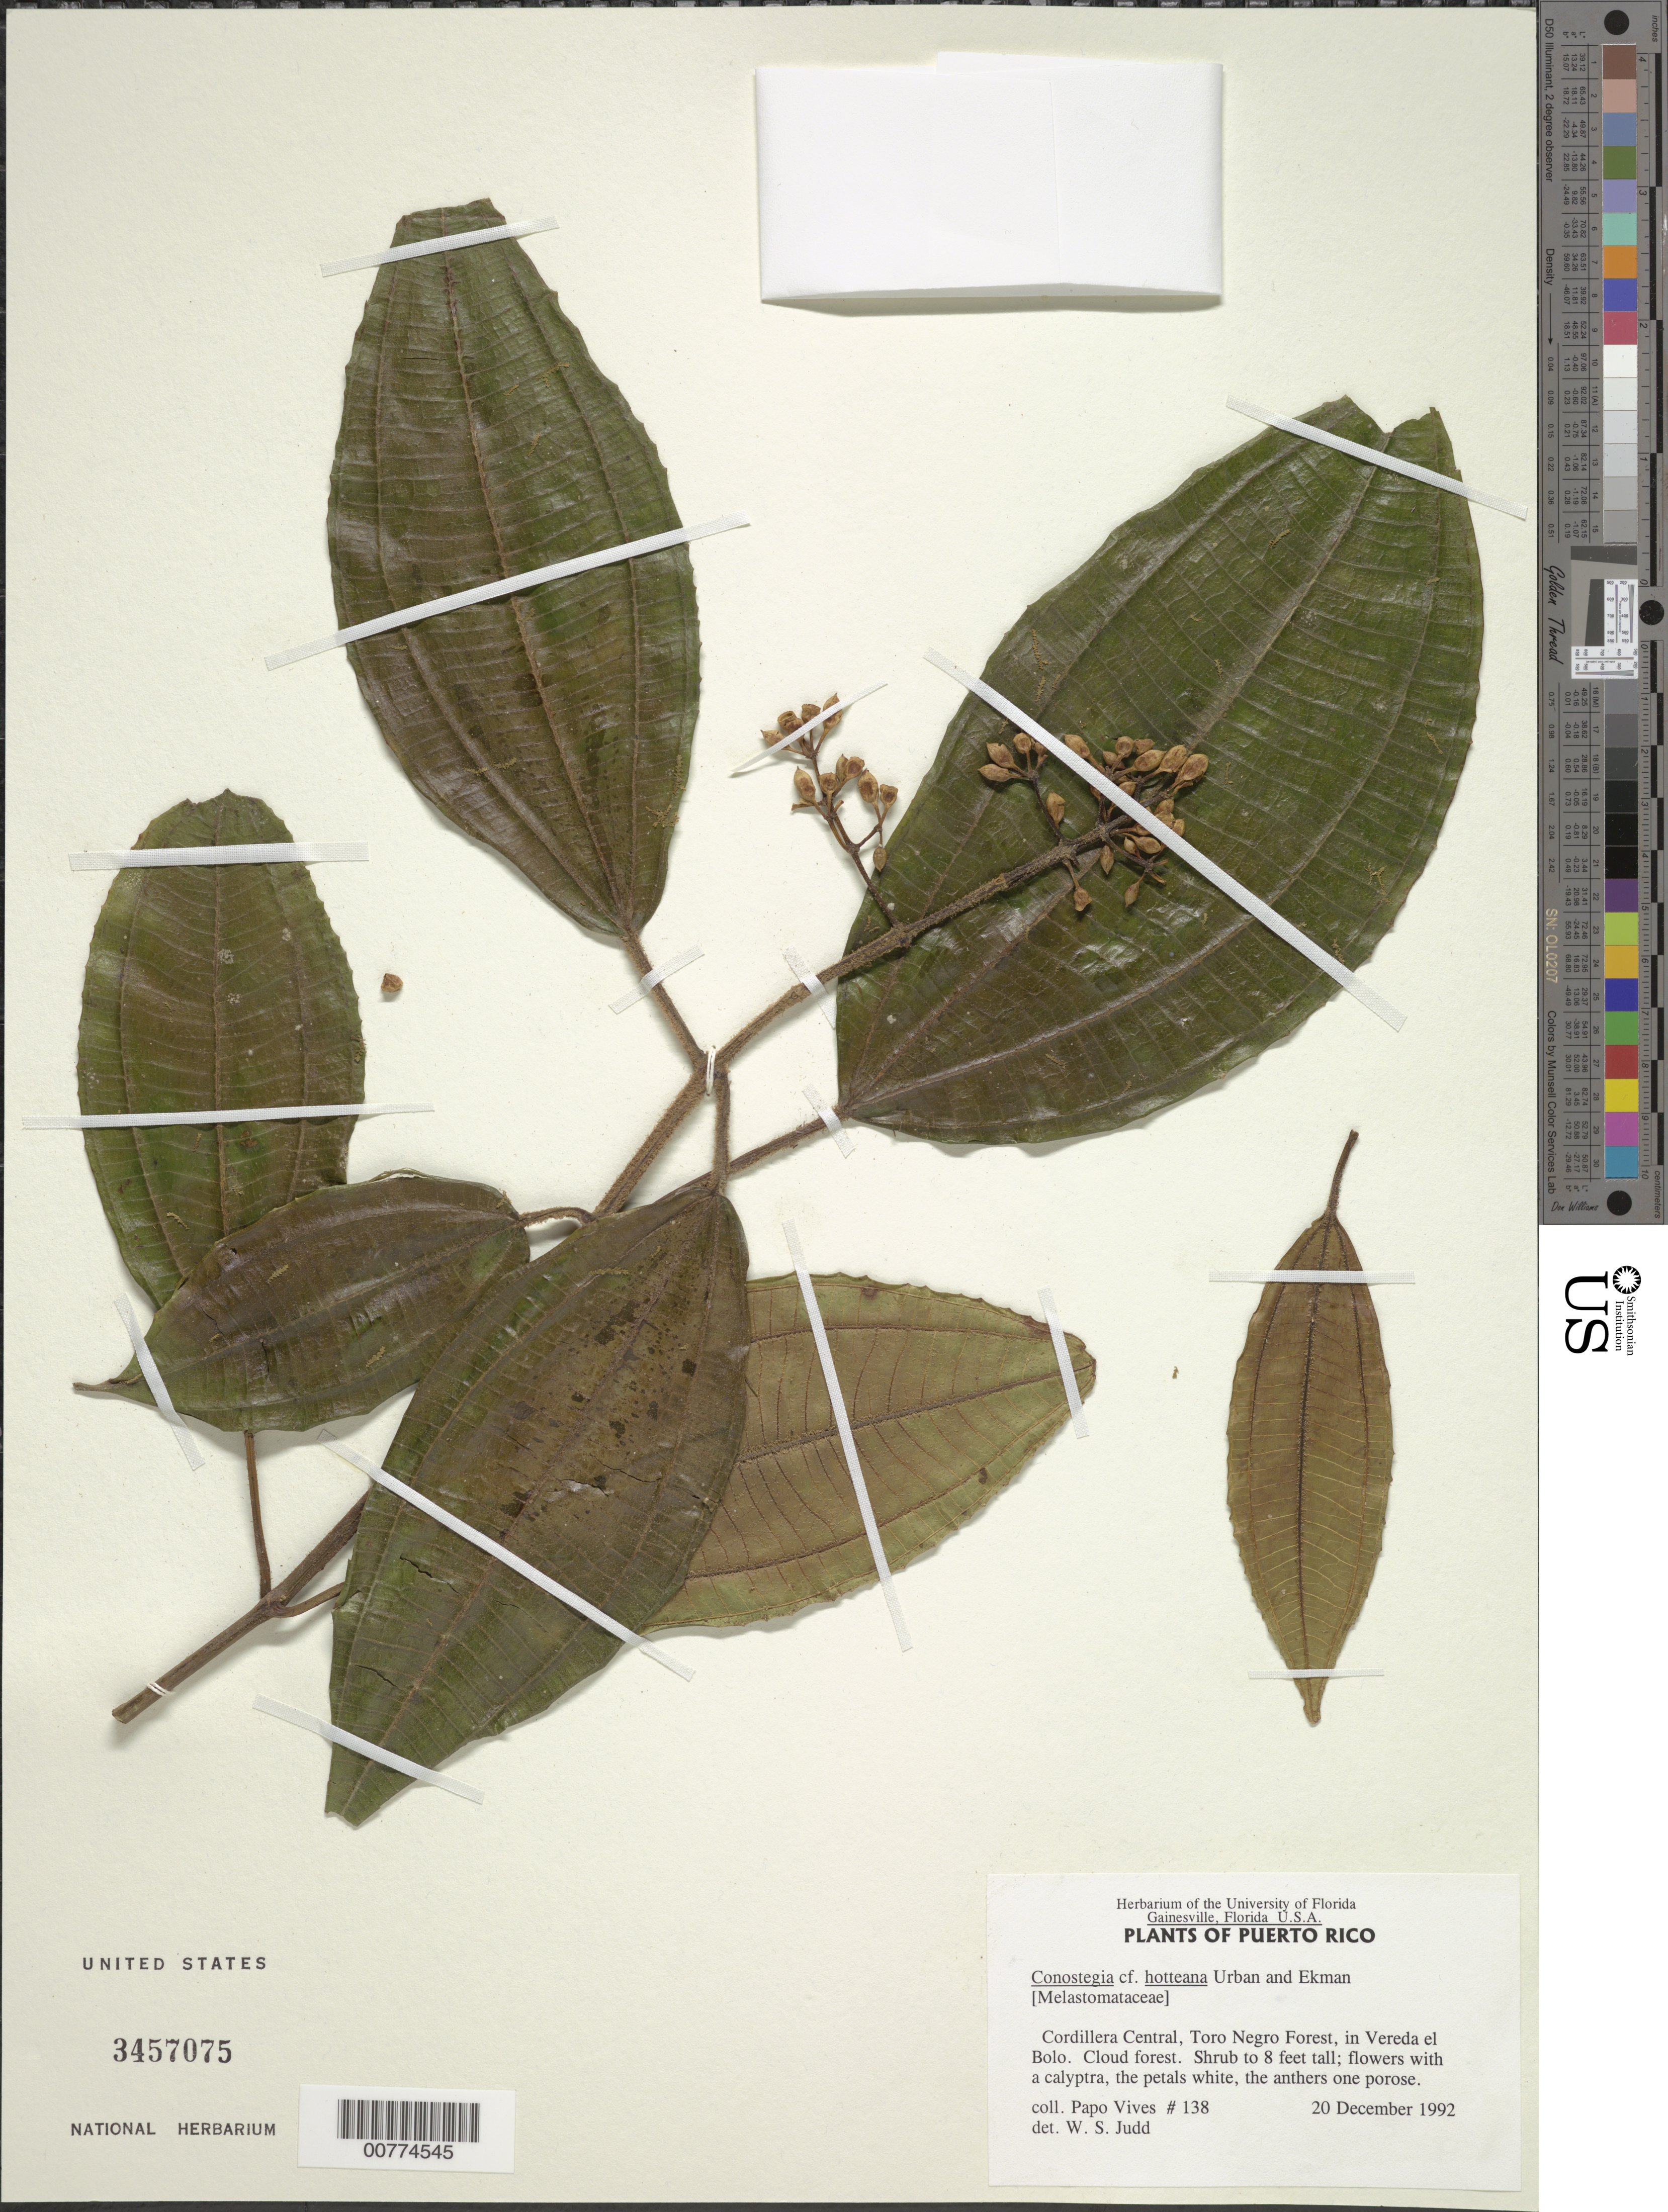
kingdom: Plantae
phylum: Tracheophyta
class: Magnoliopsida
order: Myrtales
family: Melastomataceae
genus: Conostegia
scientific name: Conostegia rufescens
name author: Naudin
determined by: Judd, Walter S.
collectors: P. Vives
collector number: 138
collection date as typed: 20 Dec 1992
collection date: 1992-12-20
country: Puerto Rico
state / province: Ponce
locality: Cordillera Central, Toro Negro Forest, in Vereda El Bolo.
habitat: Cloud forest.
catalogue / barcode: US 3457075